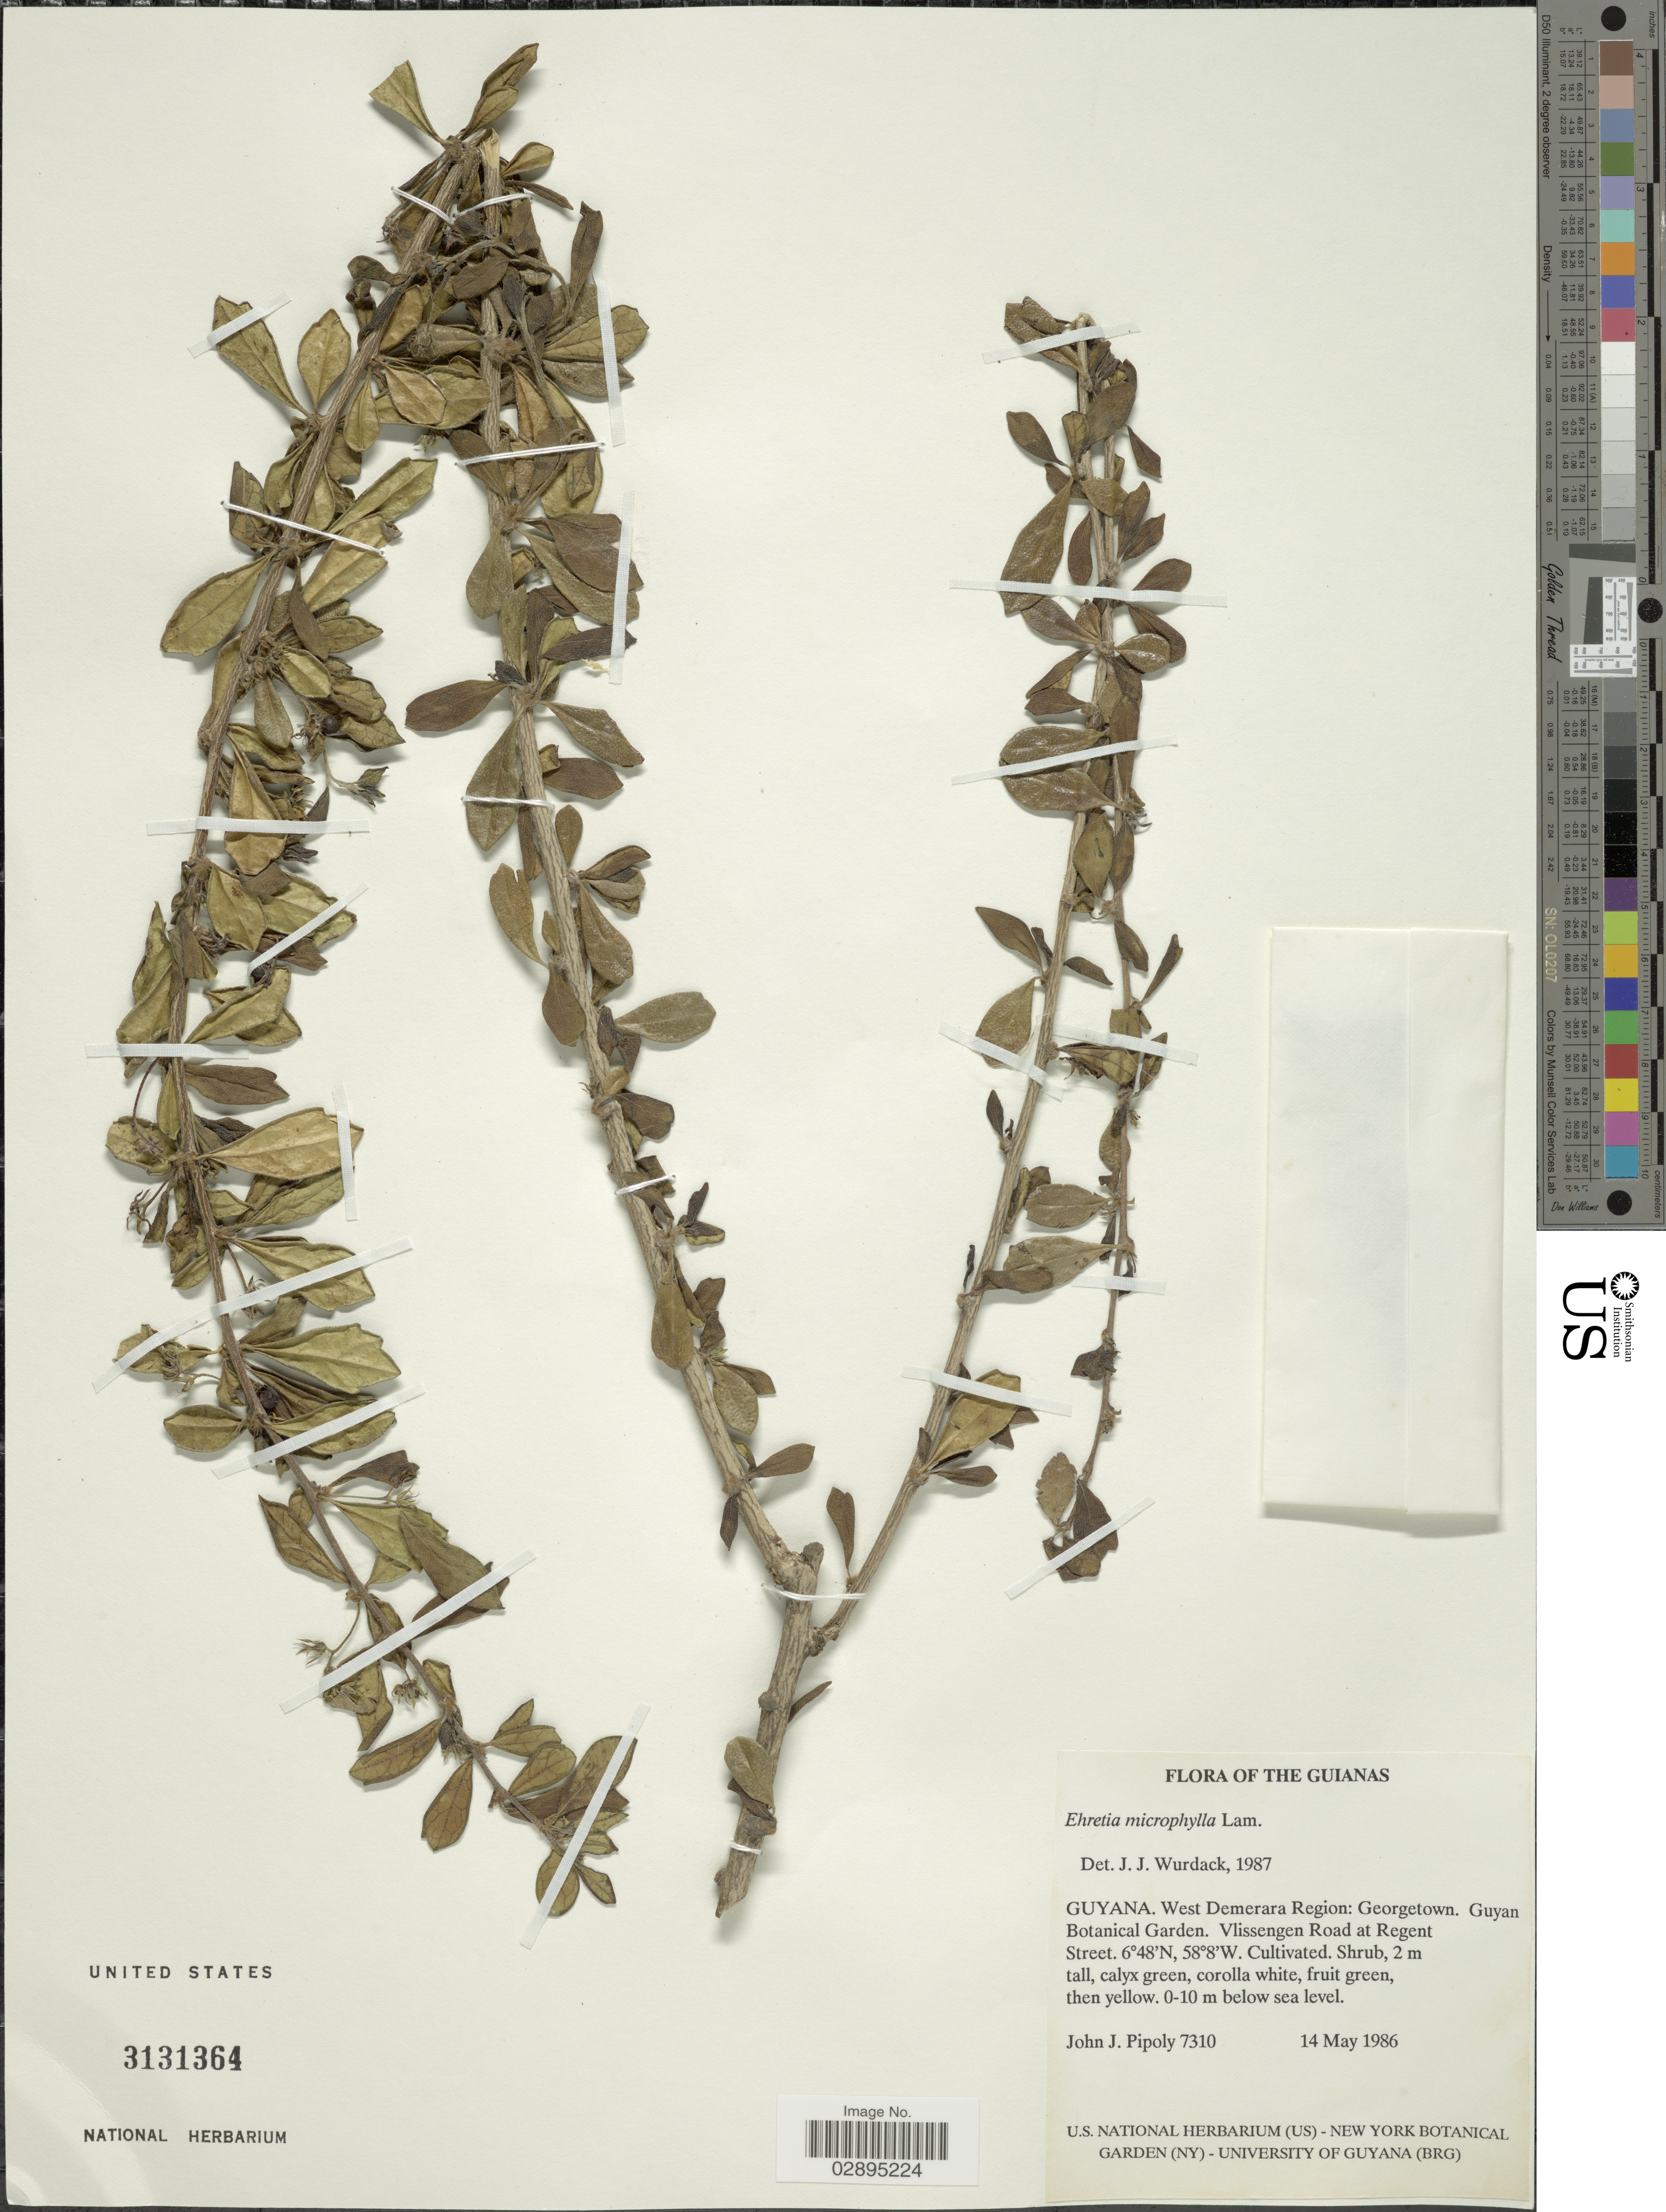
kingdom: Plantae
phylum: Tracheophyta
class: Magnoliopsida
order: Boraginales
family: Ehretiaceae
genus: Ehretia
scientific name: Ehretia microphylla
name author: Lam.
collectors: J. J. Pipoly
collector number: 7310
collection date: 1986-05-14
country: Guyana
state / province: Essequibo Isl-W. Demerara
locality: The Guianas. West Demerara Region: Georgetown. Guyan Botanical Garden. Vlissengen Road to Regent Street. Cultivated.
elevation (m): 0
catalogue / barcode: US 3131364